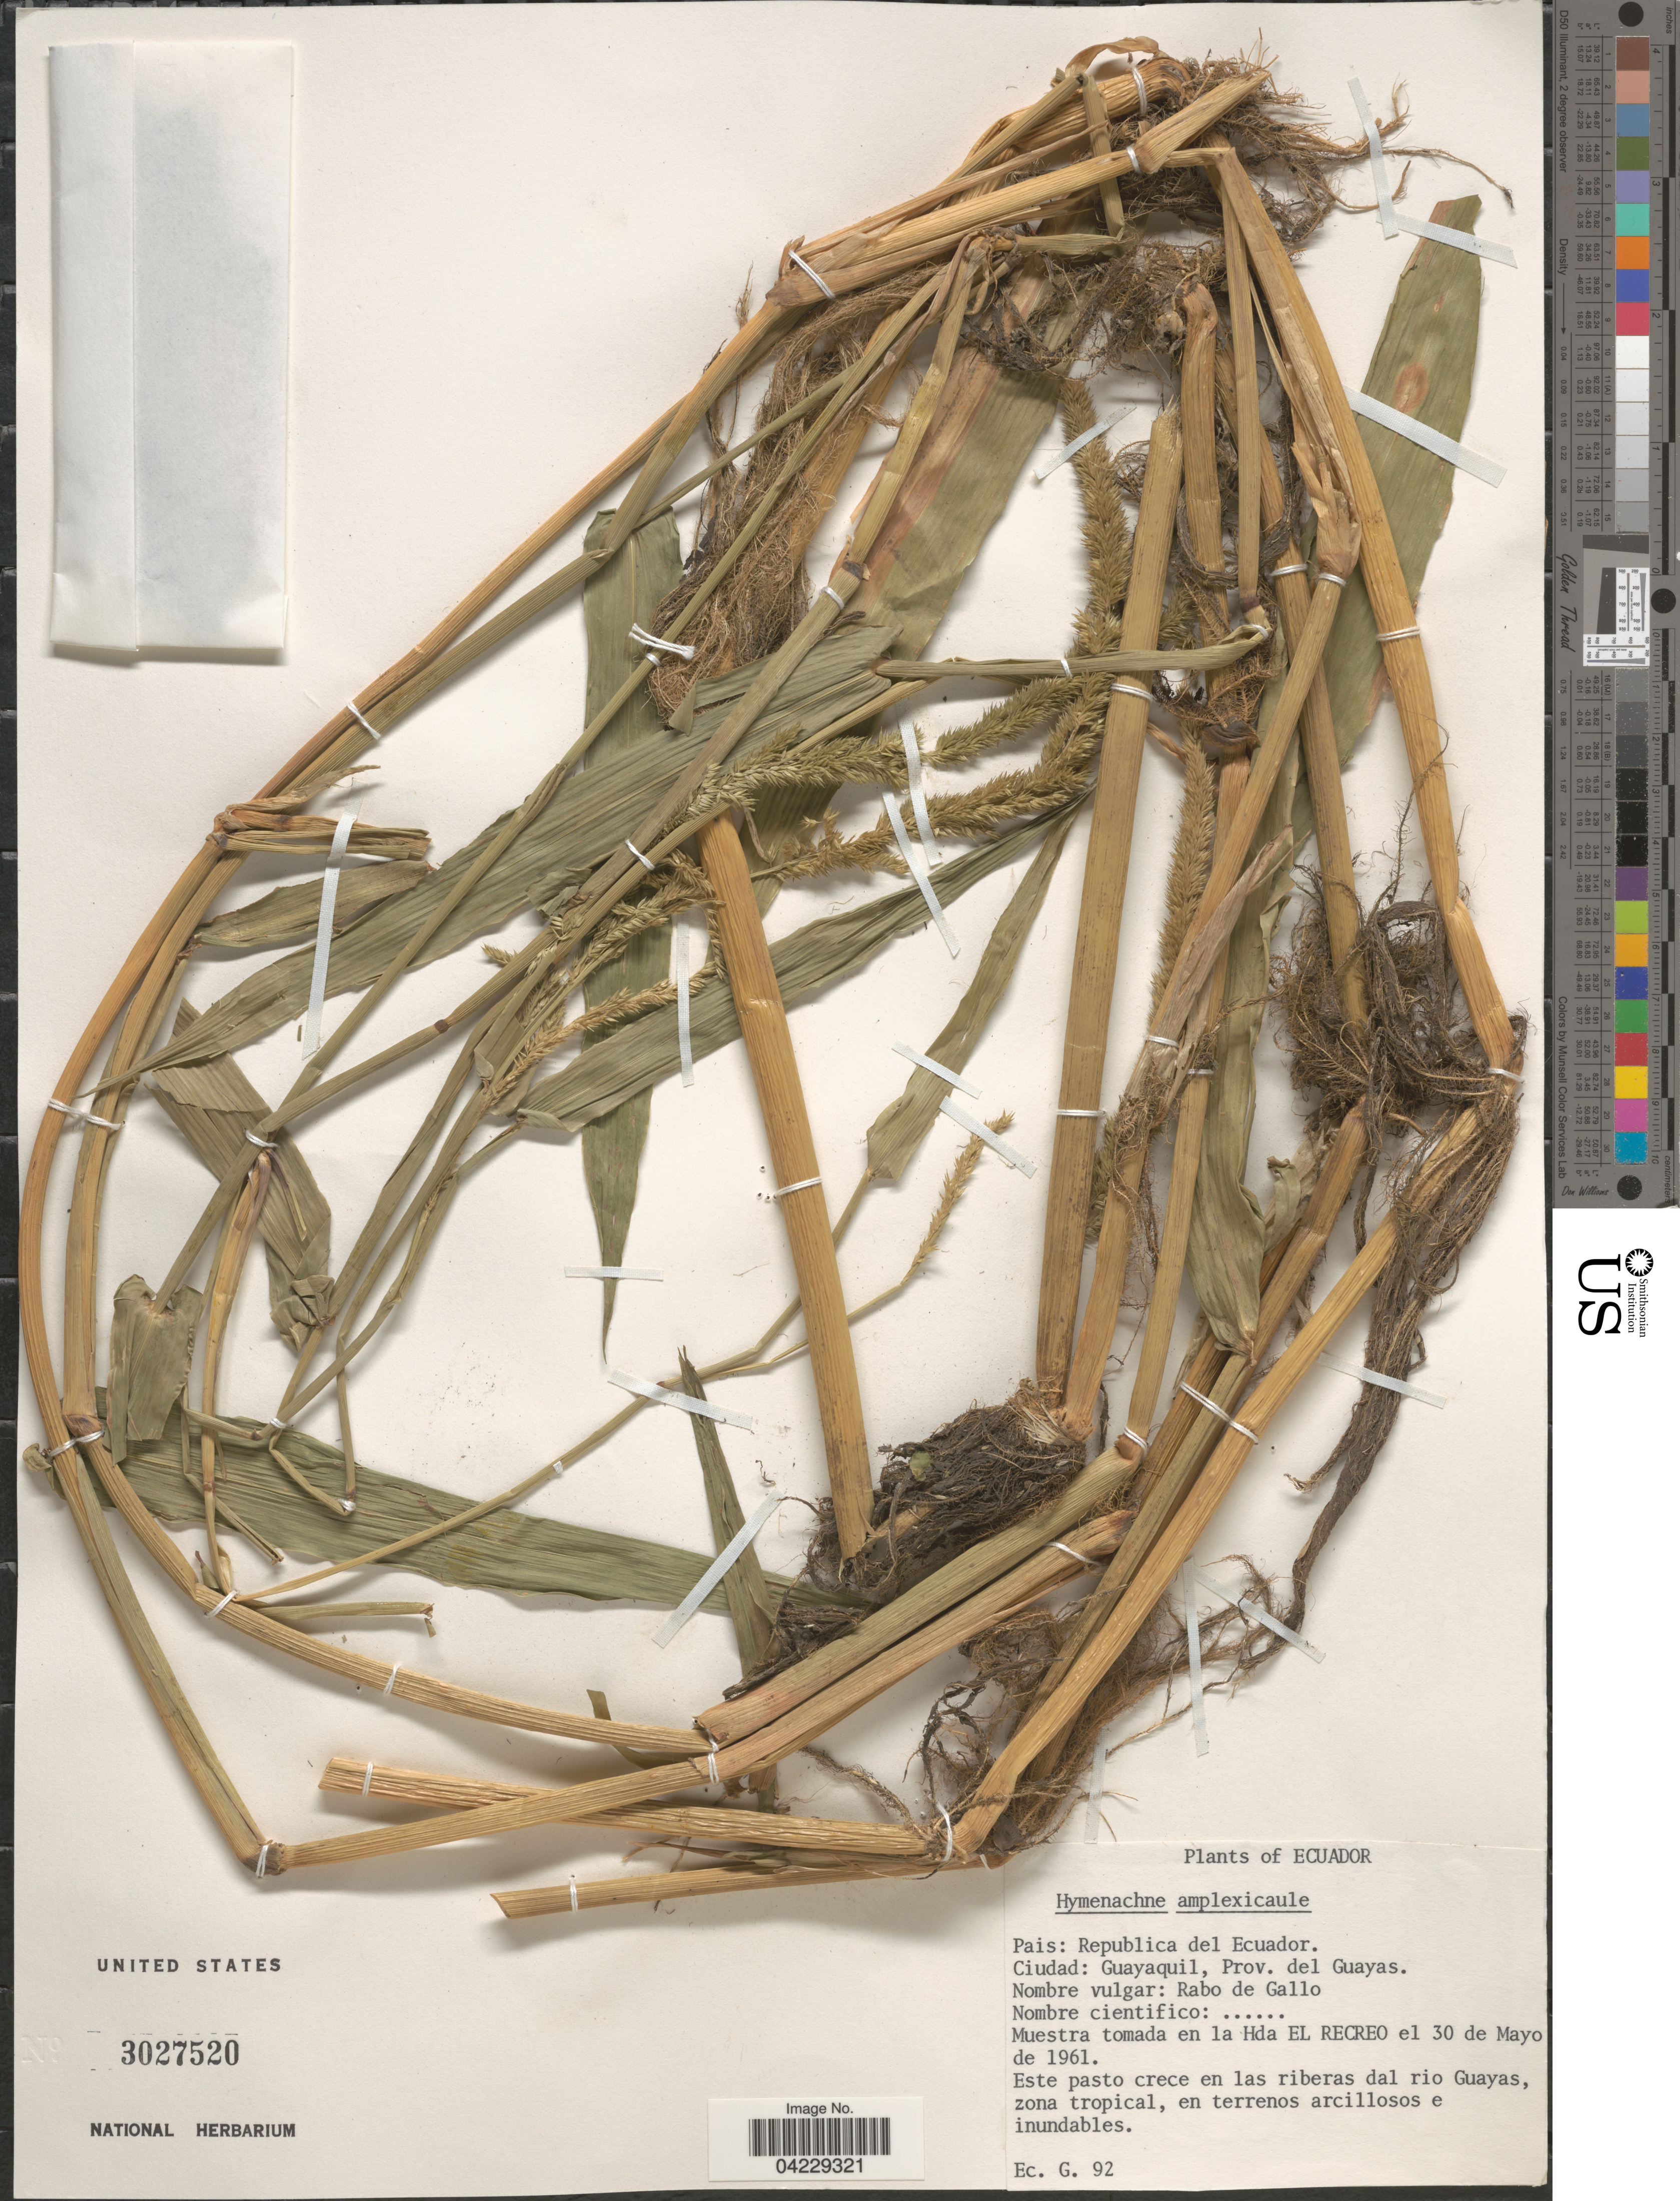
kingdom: Plantae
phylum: Tracheophyta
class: Liliopsida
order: Poales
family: Poaceae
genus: Hymenachne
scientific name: Hymenachne amplexicaulis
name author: (Rudge) Nees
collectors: G.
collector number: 92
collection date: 1961-05-30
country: Ecuador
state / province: Guayas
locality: Republica del Ecuador. Guayaquil. Prov. del Guayas. Muestra tomada en la Hda El Recreo.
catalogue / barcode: US 3027520